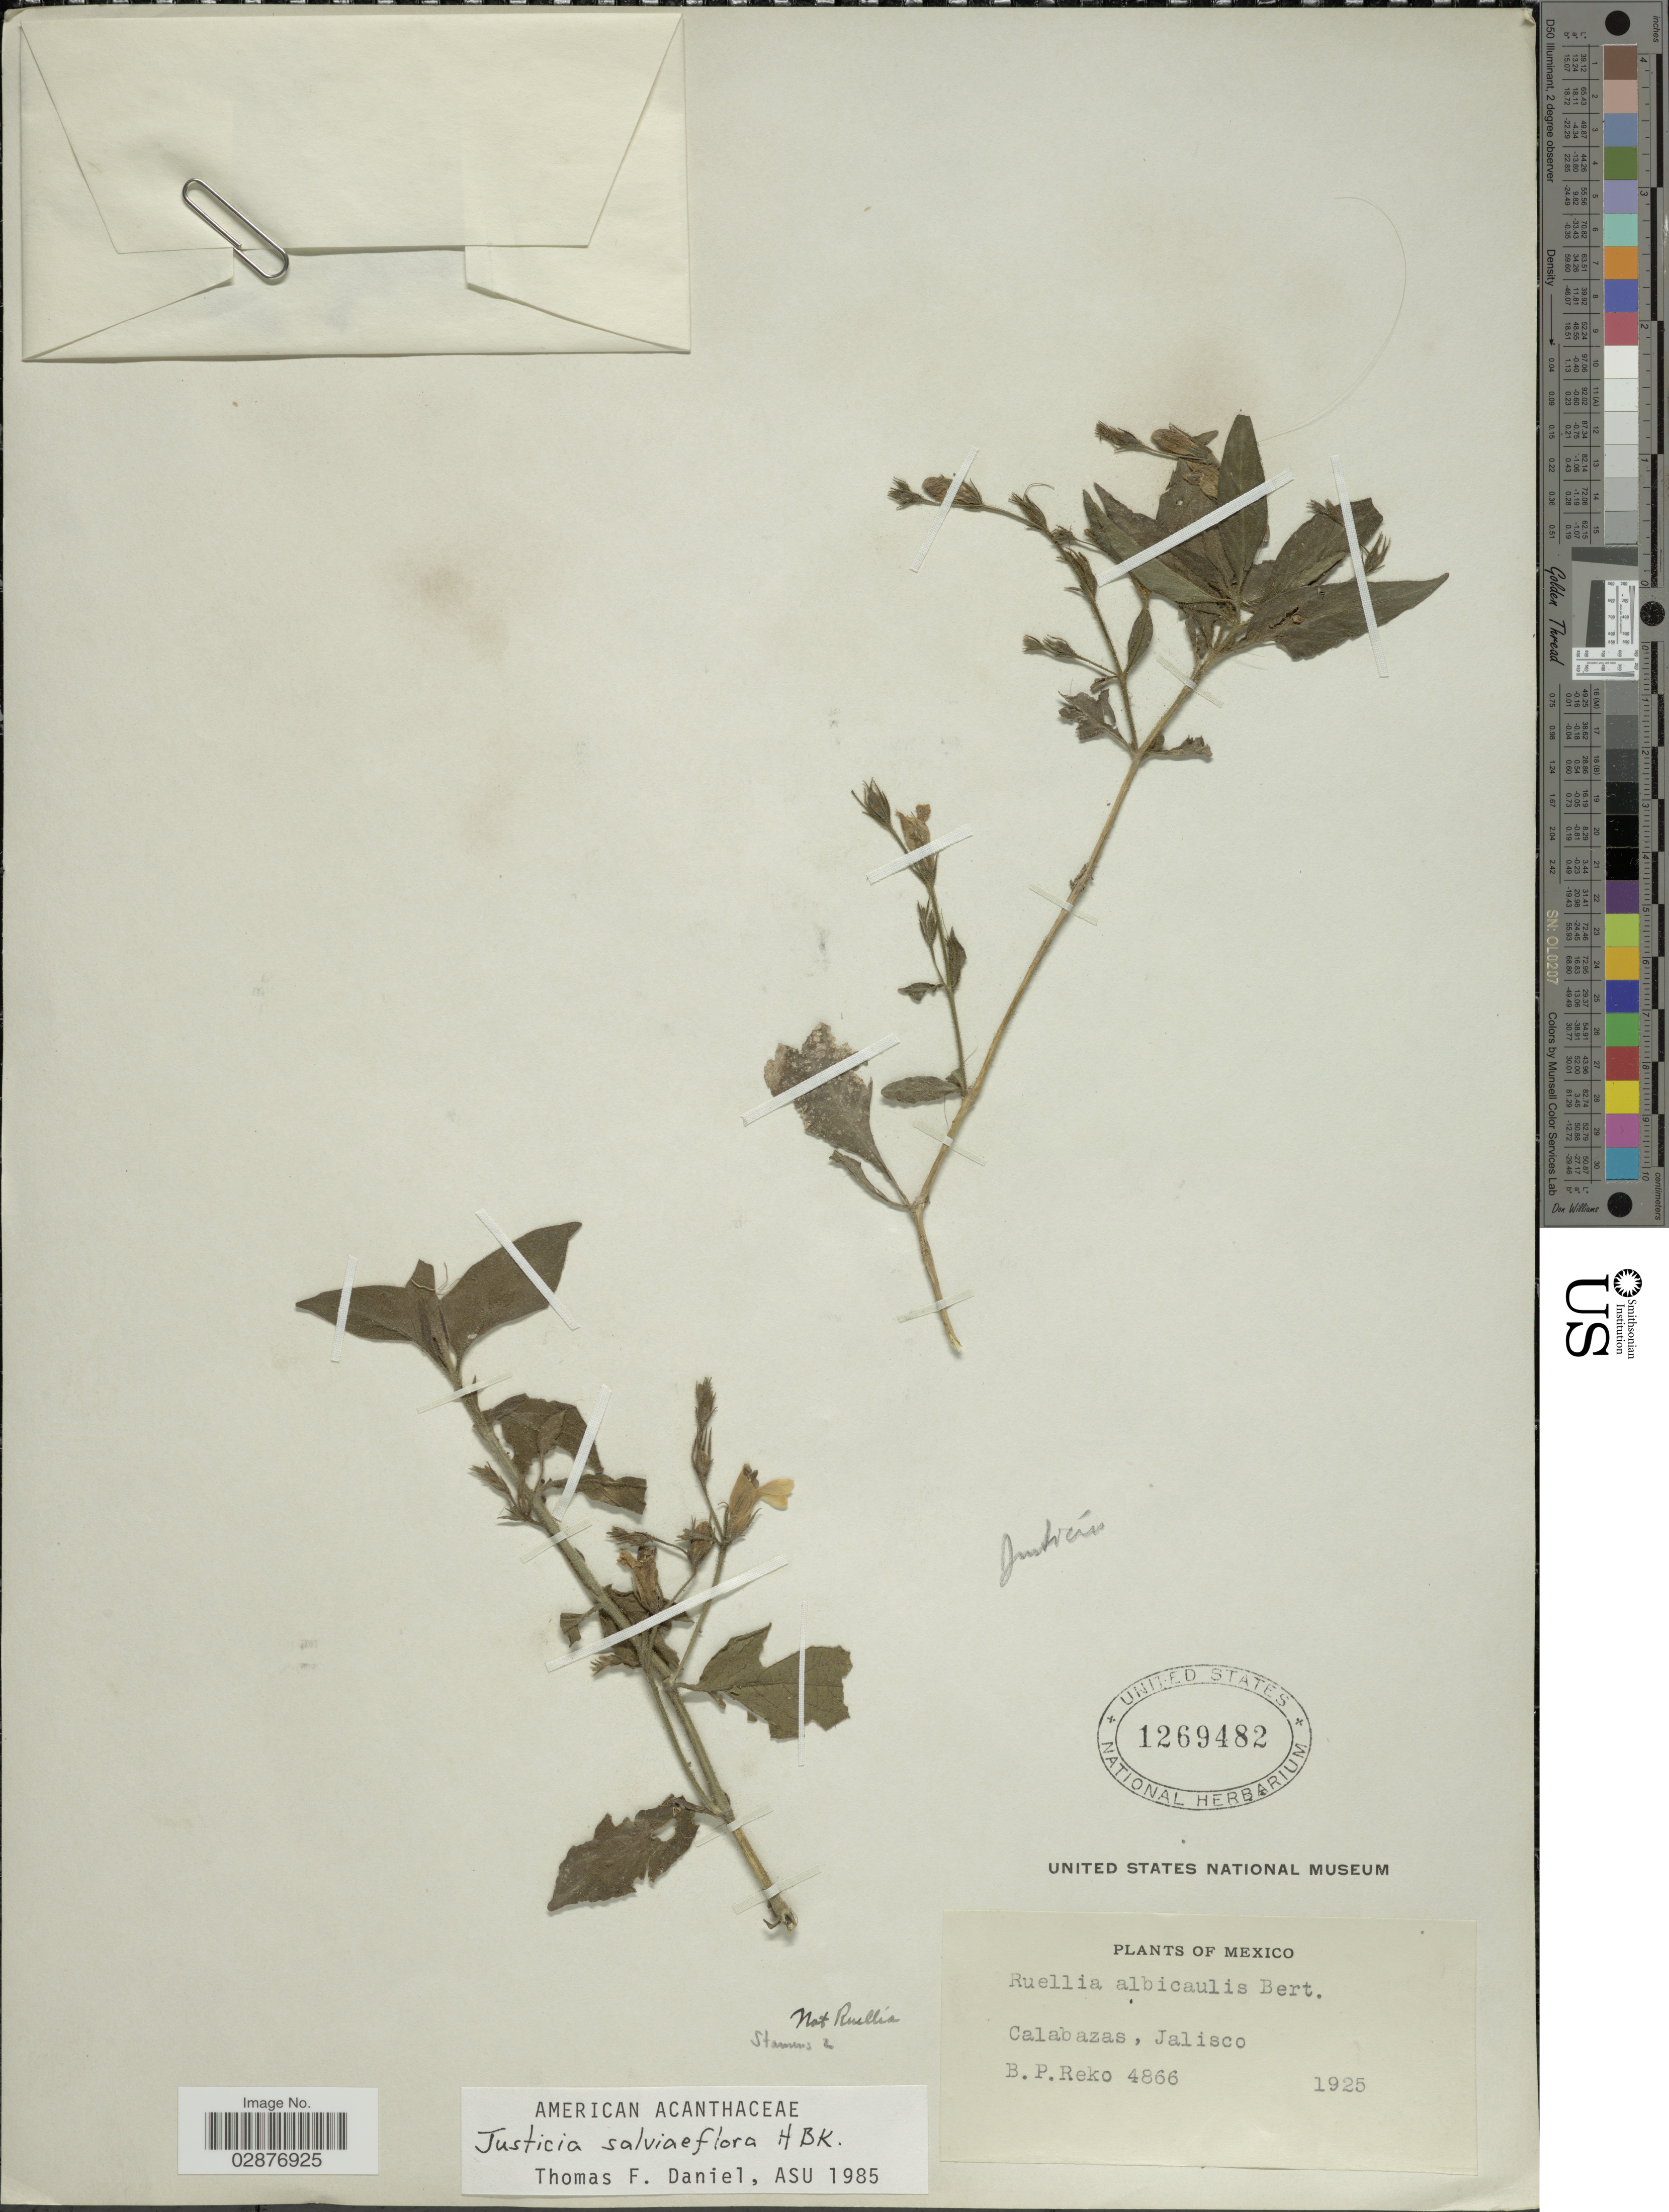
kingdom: Plantae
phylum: Tracheophyta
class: Magnoliopsida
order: Lamiales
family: Acanthaceae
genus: Justicia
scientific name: Justicia salviiflora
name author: Kunth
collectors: B. P. Reko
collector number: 4866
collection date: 1925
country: Mexico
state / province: Jalisco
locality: Calabazas.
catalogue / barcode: US 1269482